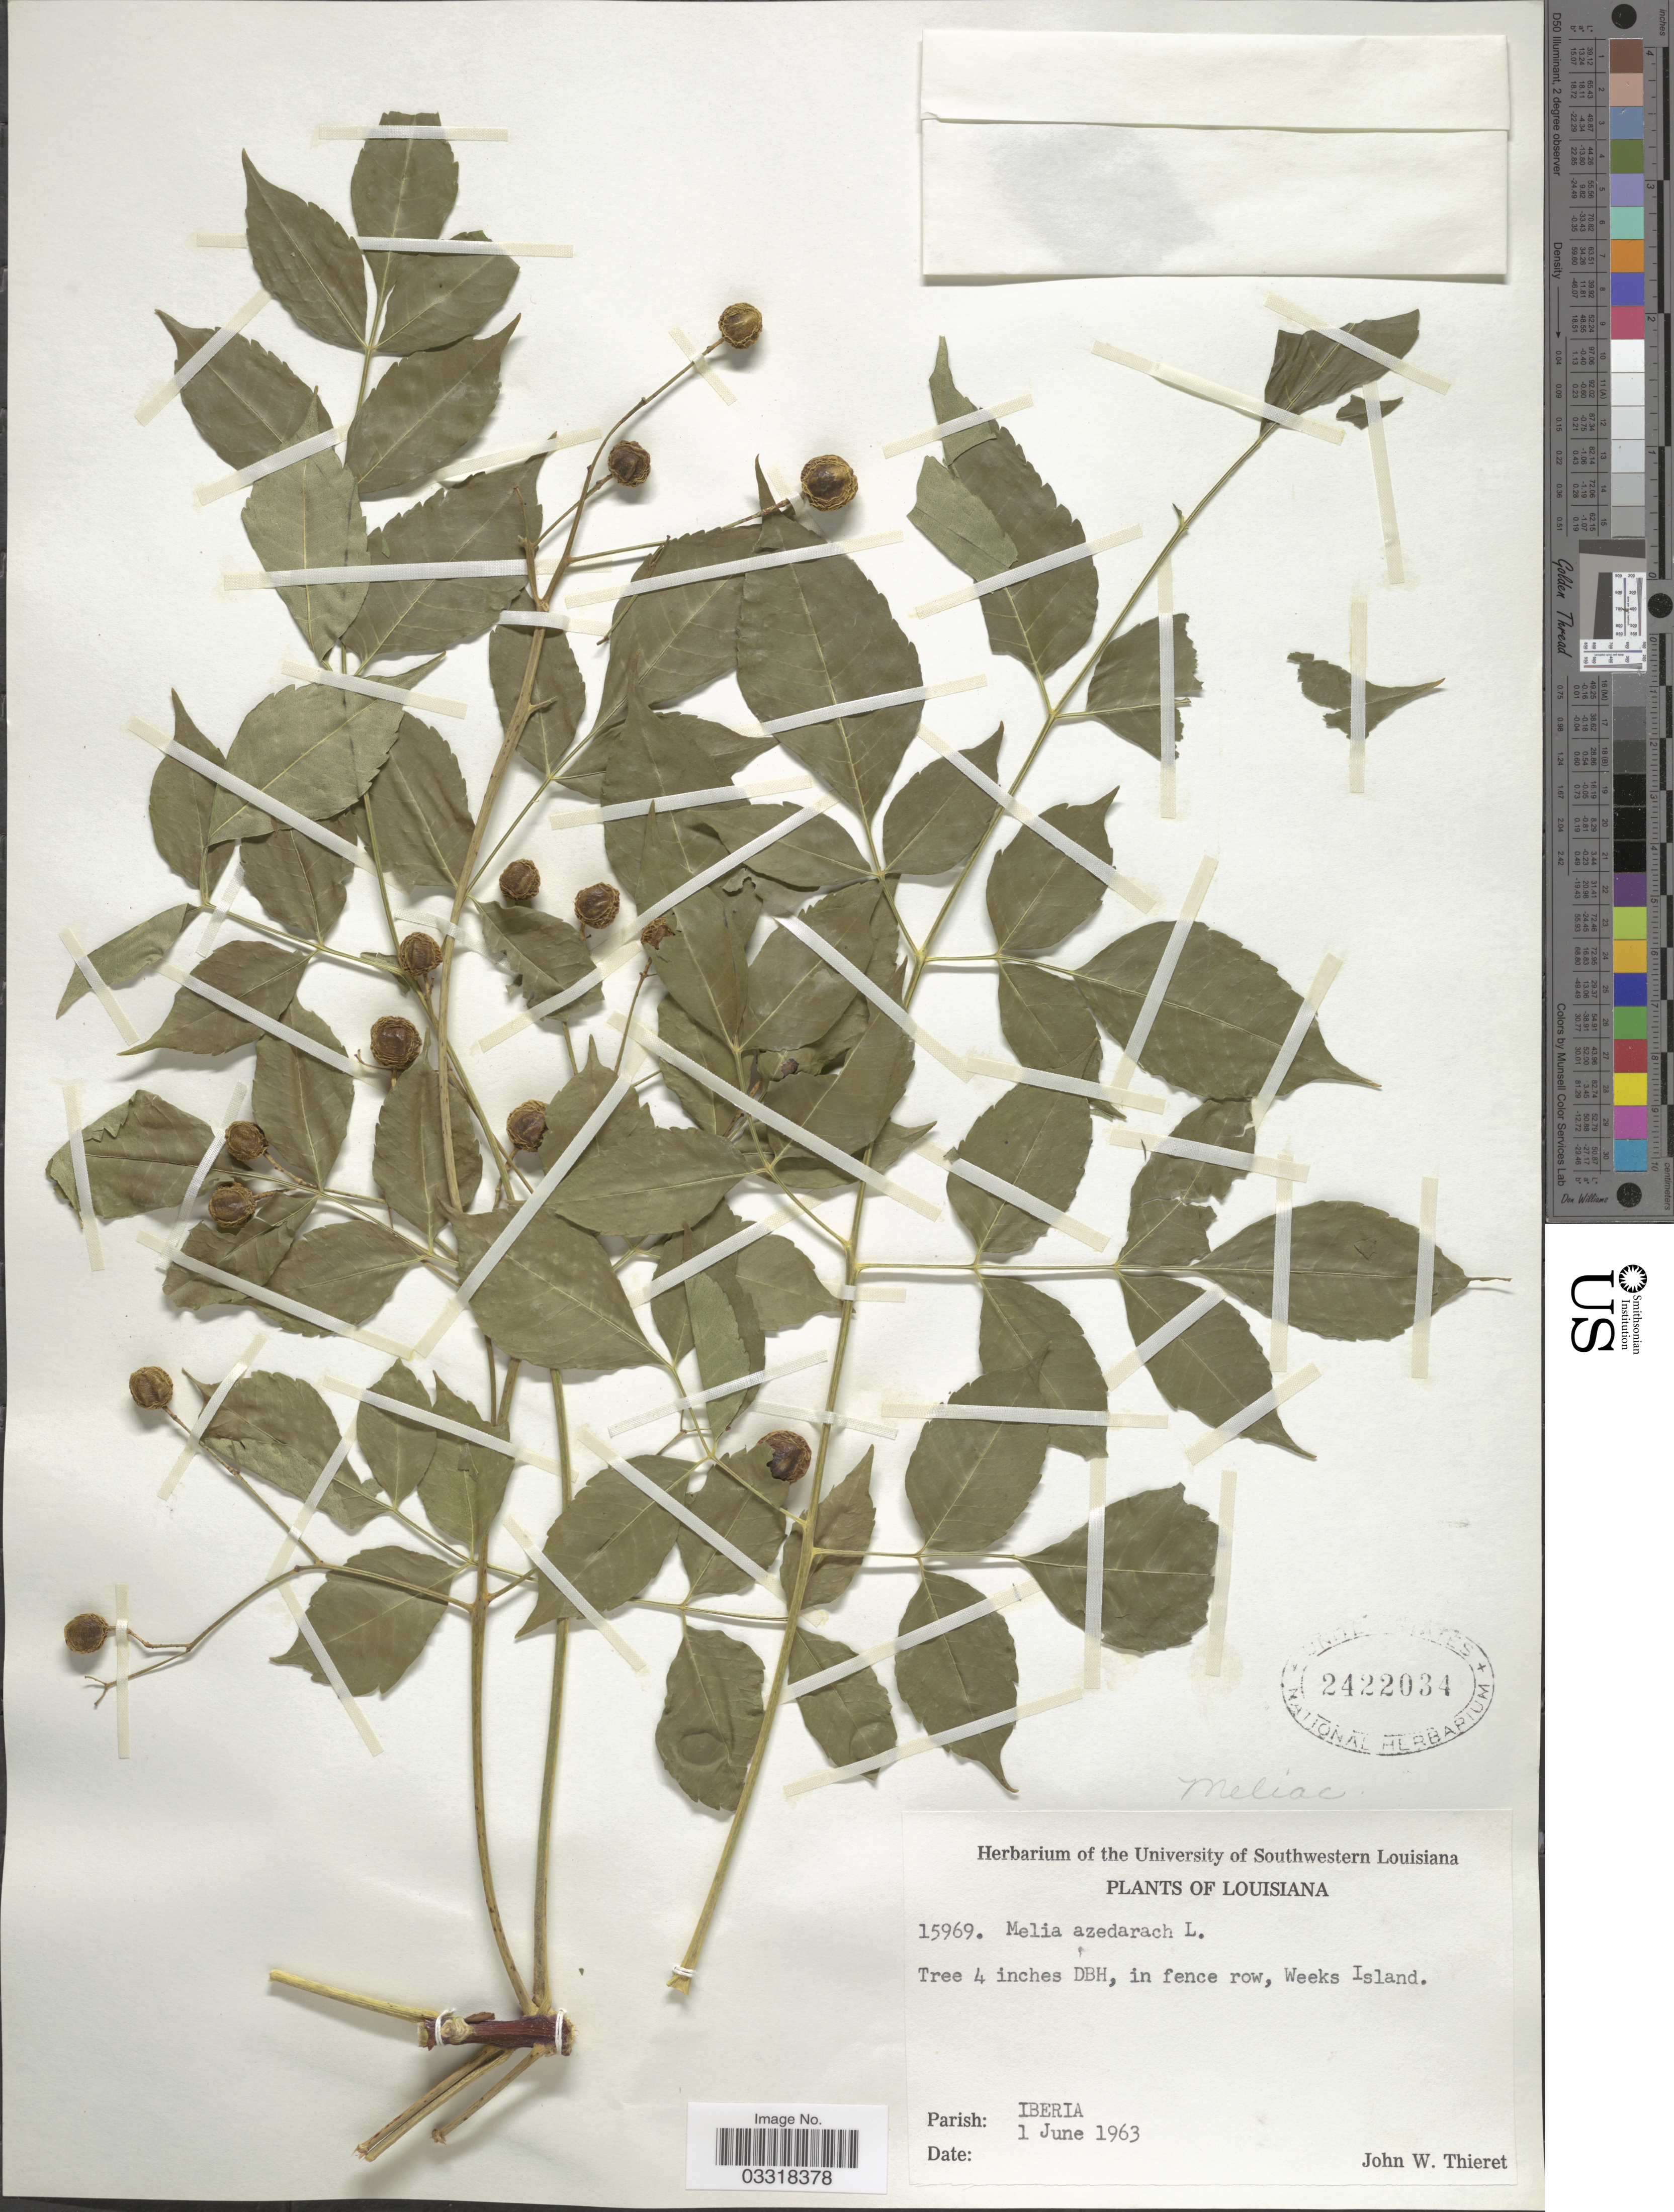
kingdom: Plantae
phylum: Tracheophyta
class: Magnoliopsida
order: Sapindales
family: Meliaceae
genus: Melia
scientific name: Melia azedarach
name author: L.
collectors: J. W. Thieret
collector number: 15969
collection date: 1963-06-01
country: United States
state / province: Louisiana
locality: Weeks Island. Parish: Iberia.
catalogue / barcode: US 2422034